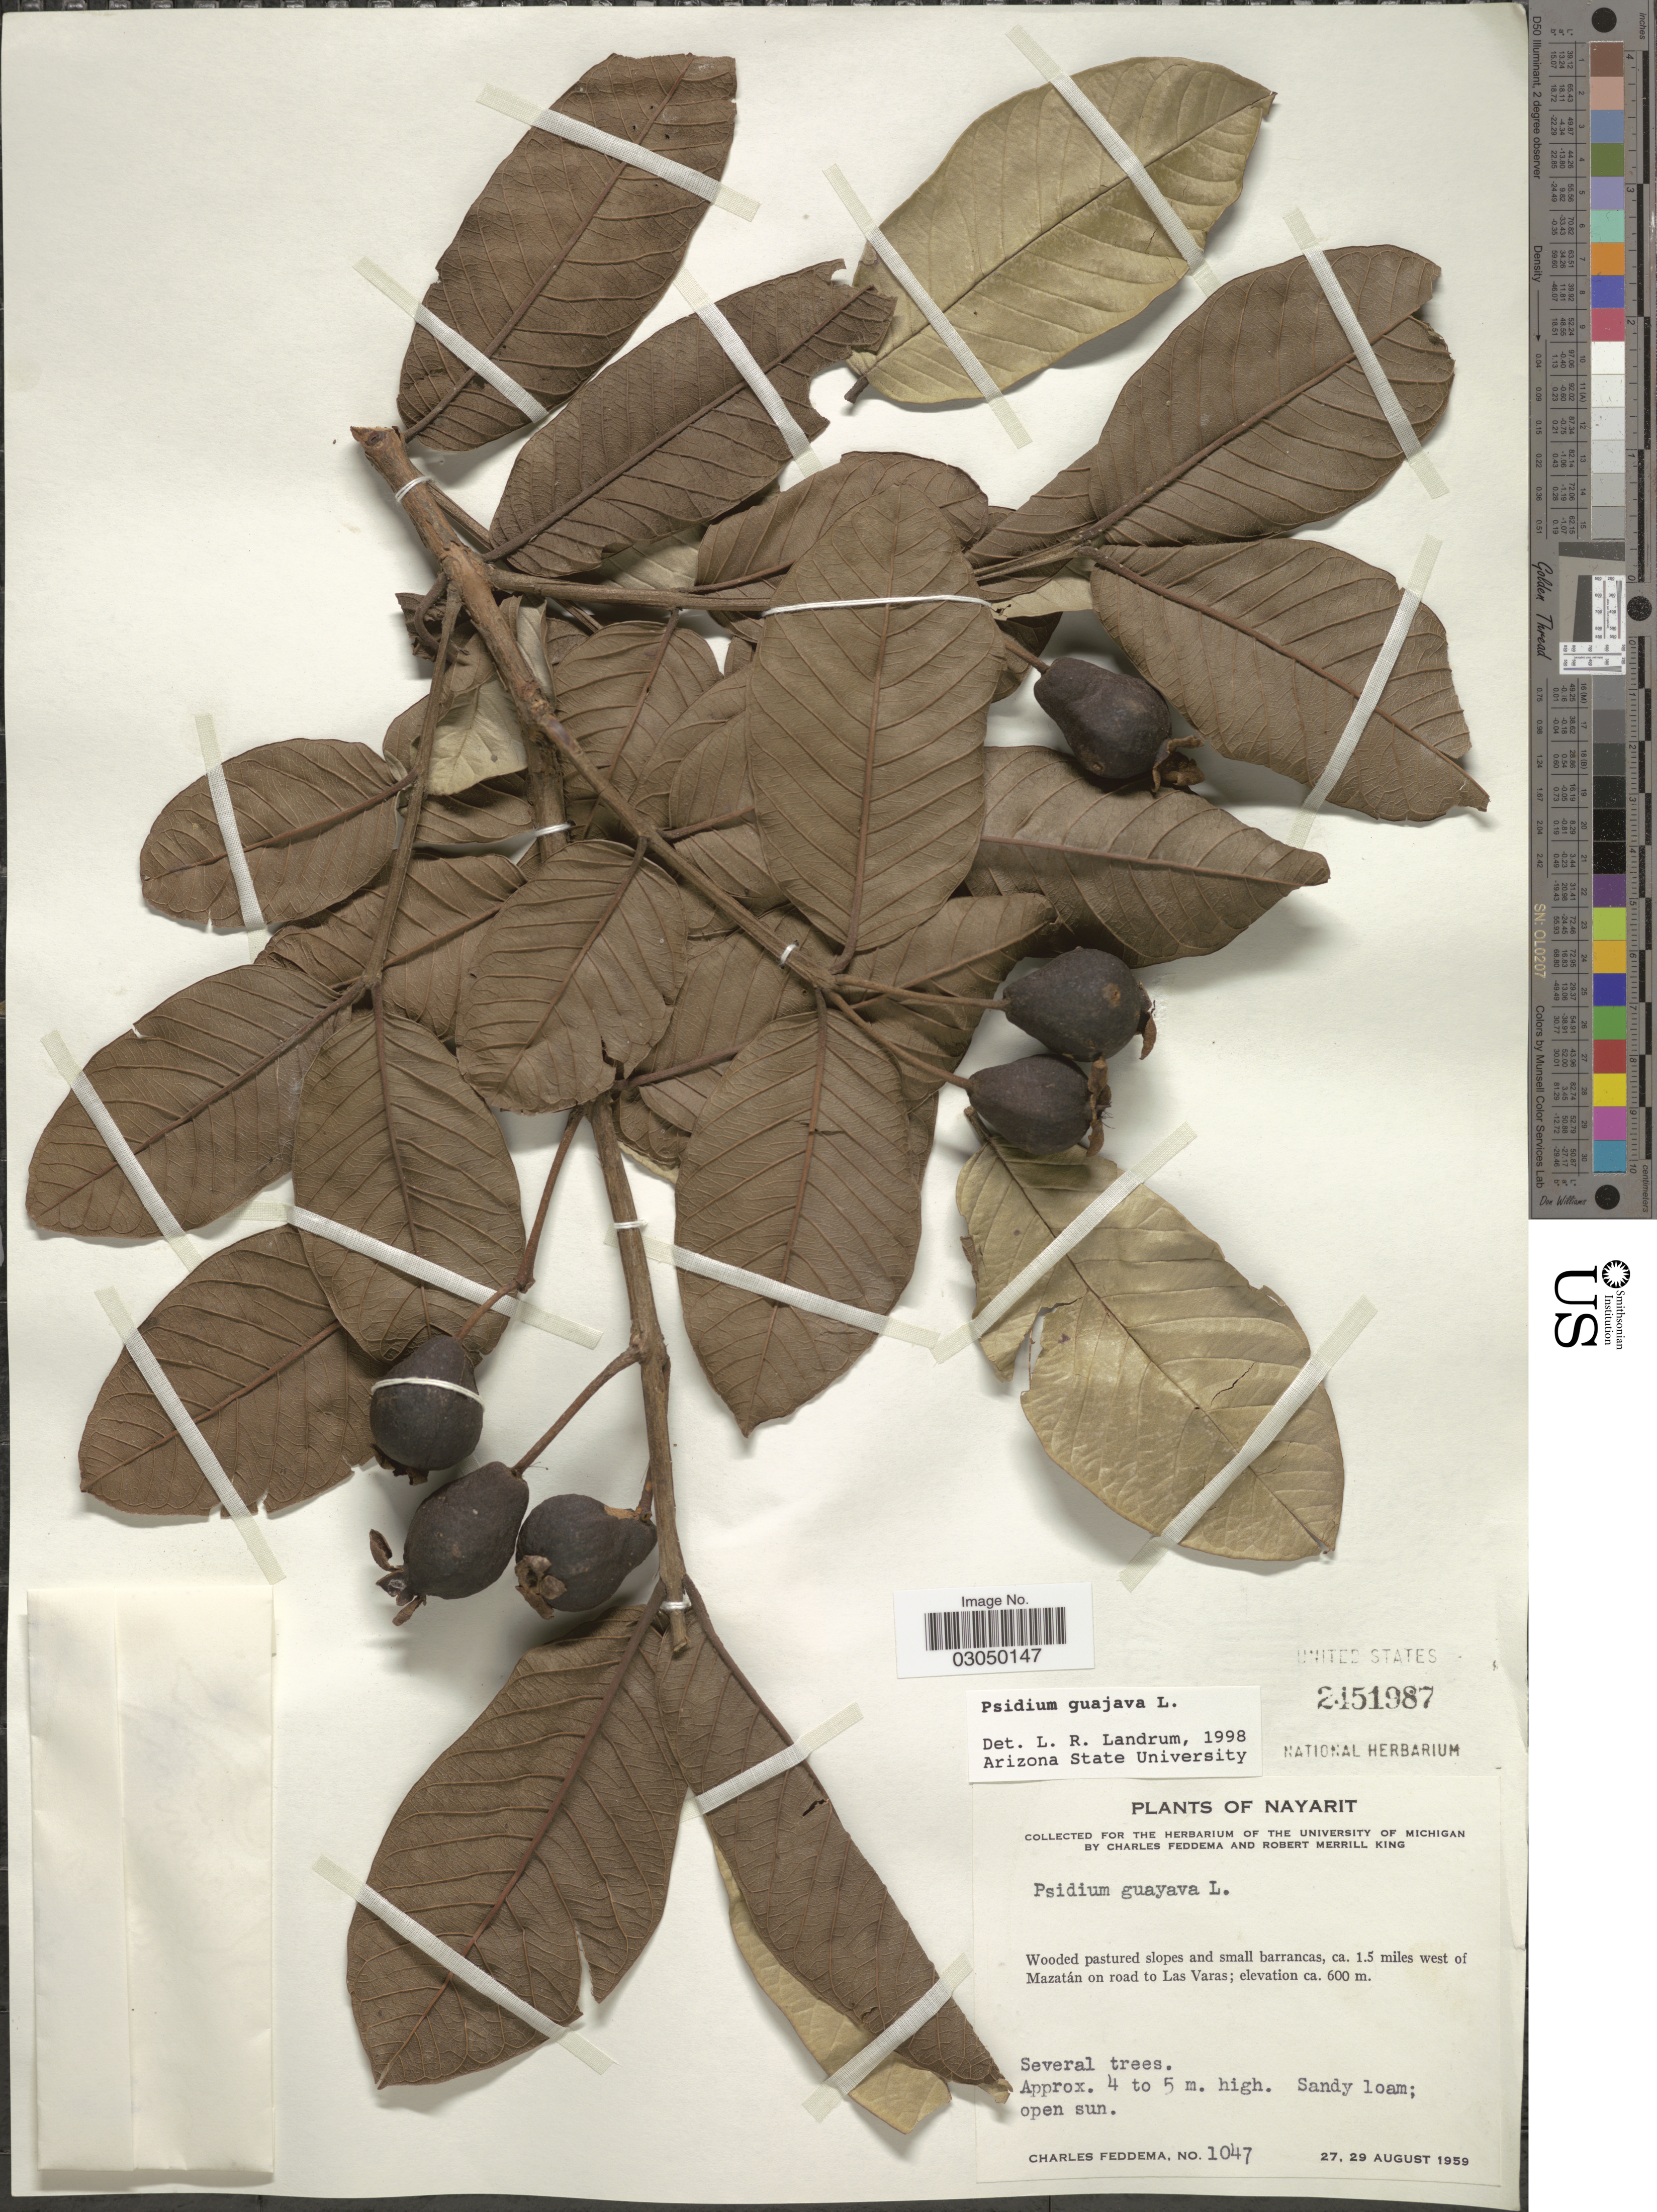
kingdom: Plantae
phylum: Tracheophyta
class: Magnoliopsida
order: Myrtales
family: Myrtaceae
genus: Psidium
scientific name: Psidium guajava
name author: L.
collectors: C. Feddema & R. M. King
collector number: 1047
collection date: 1959-08-27/1959-08-29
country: Mexico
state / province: Nayarit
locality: Wooded pastured slopes and small barrancas, ca. 1.5 miles west of Mazatán on road to Las Varas.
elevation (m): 600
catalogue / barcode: US 2451987